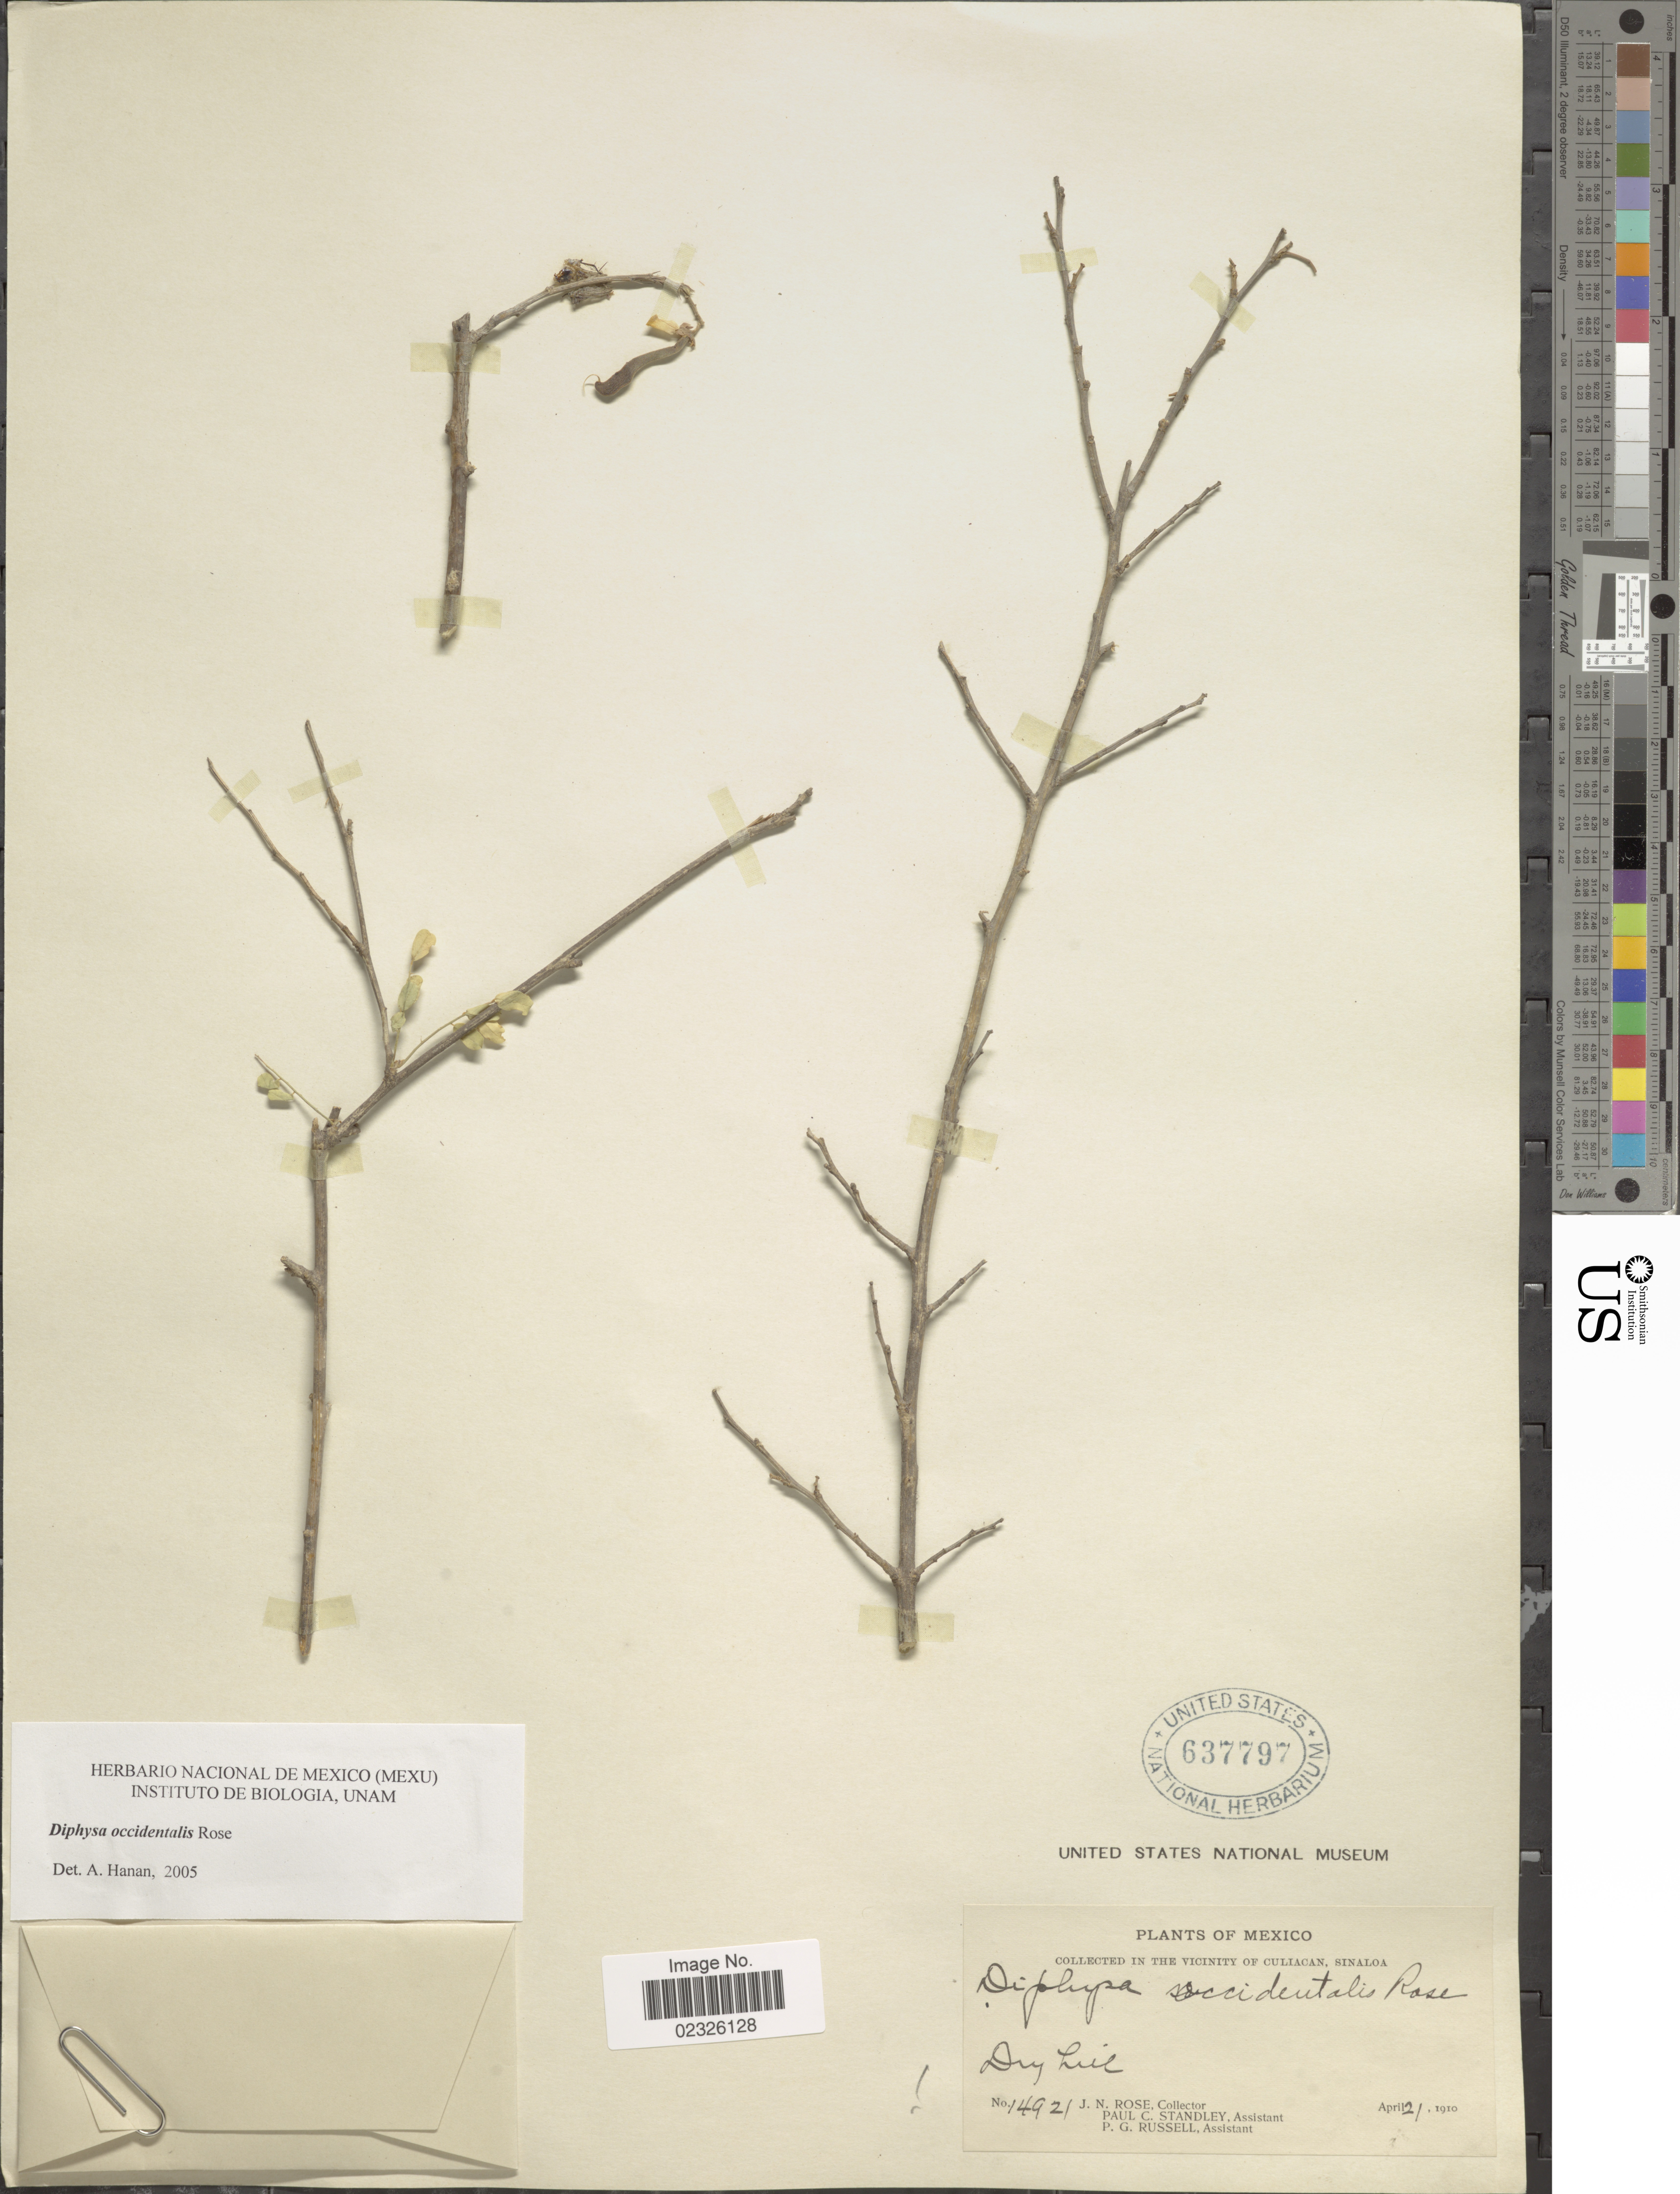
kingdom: Plantae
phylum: Tracheophyta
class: Magnoliopsida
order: Fabales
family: Fabaceae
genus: Diphysa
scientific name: Diphysa occidentalis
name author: Rose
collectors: J. N. Rose, P. C. Standley & P. G. Russell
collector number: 14921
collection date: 1910-04-21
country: Mexico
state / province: Sinaloa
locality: In the Vicinity of Culiacan, Dry hill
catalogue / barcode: US 637797